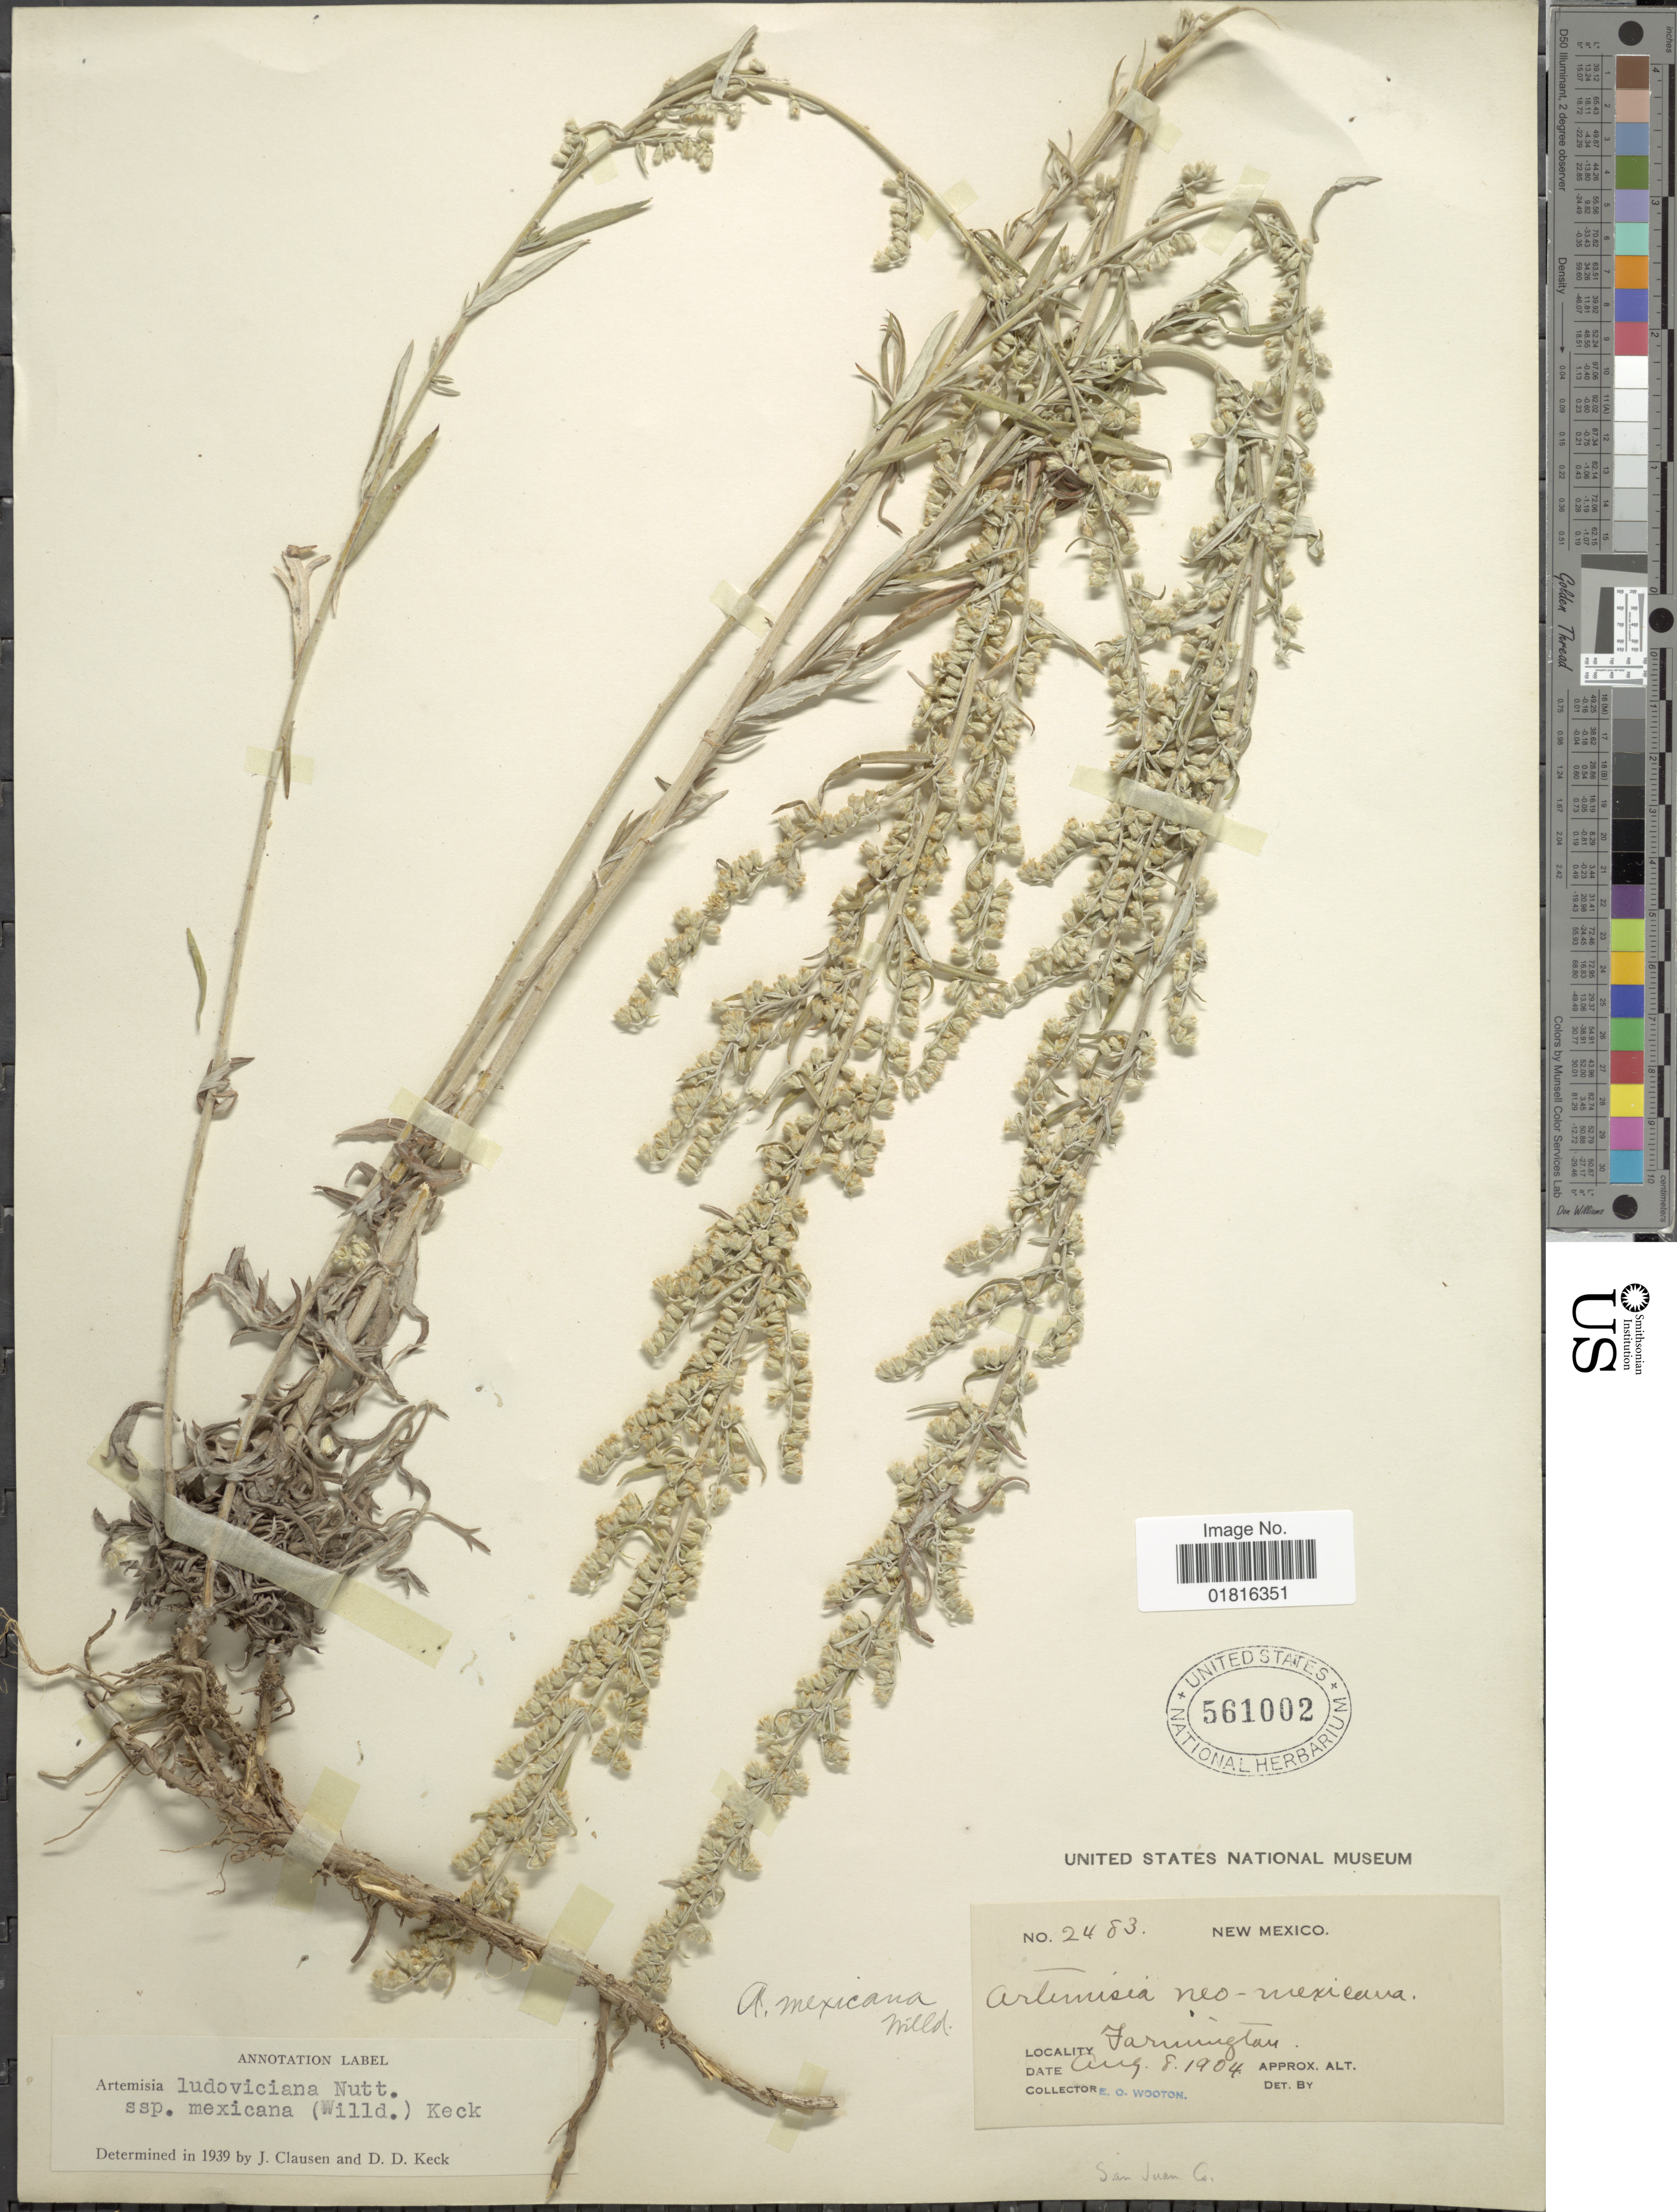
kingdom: Plantae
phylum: Tracheophyta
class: Magnoliopsida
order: Asterales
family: Asteraceae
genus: Artemisia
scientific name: Artemisia ludoviciana subsp. mexicana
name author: (Willd. ex Spreng.) D.D. Keck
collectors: E. O. Wooton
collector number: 2483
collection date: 1904-08-08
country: United States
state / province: New Mexico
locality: Farmington, San Juan Co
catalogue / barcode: US 561002